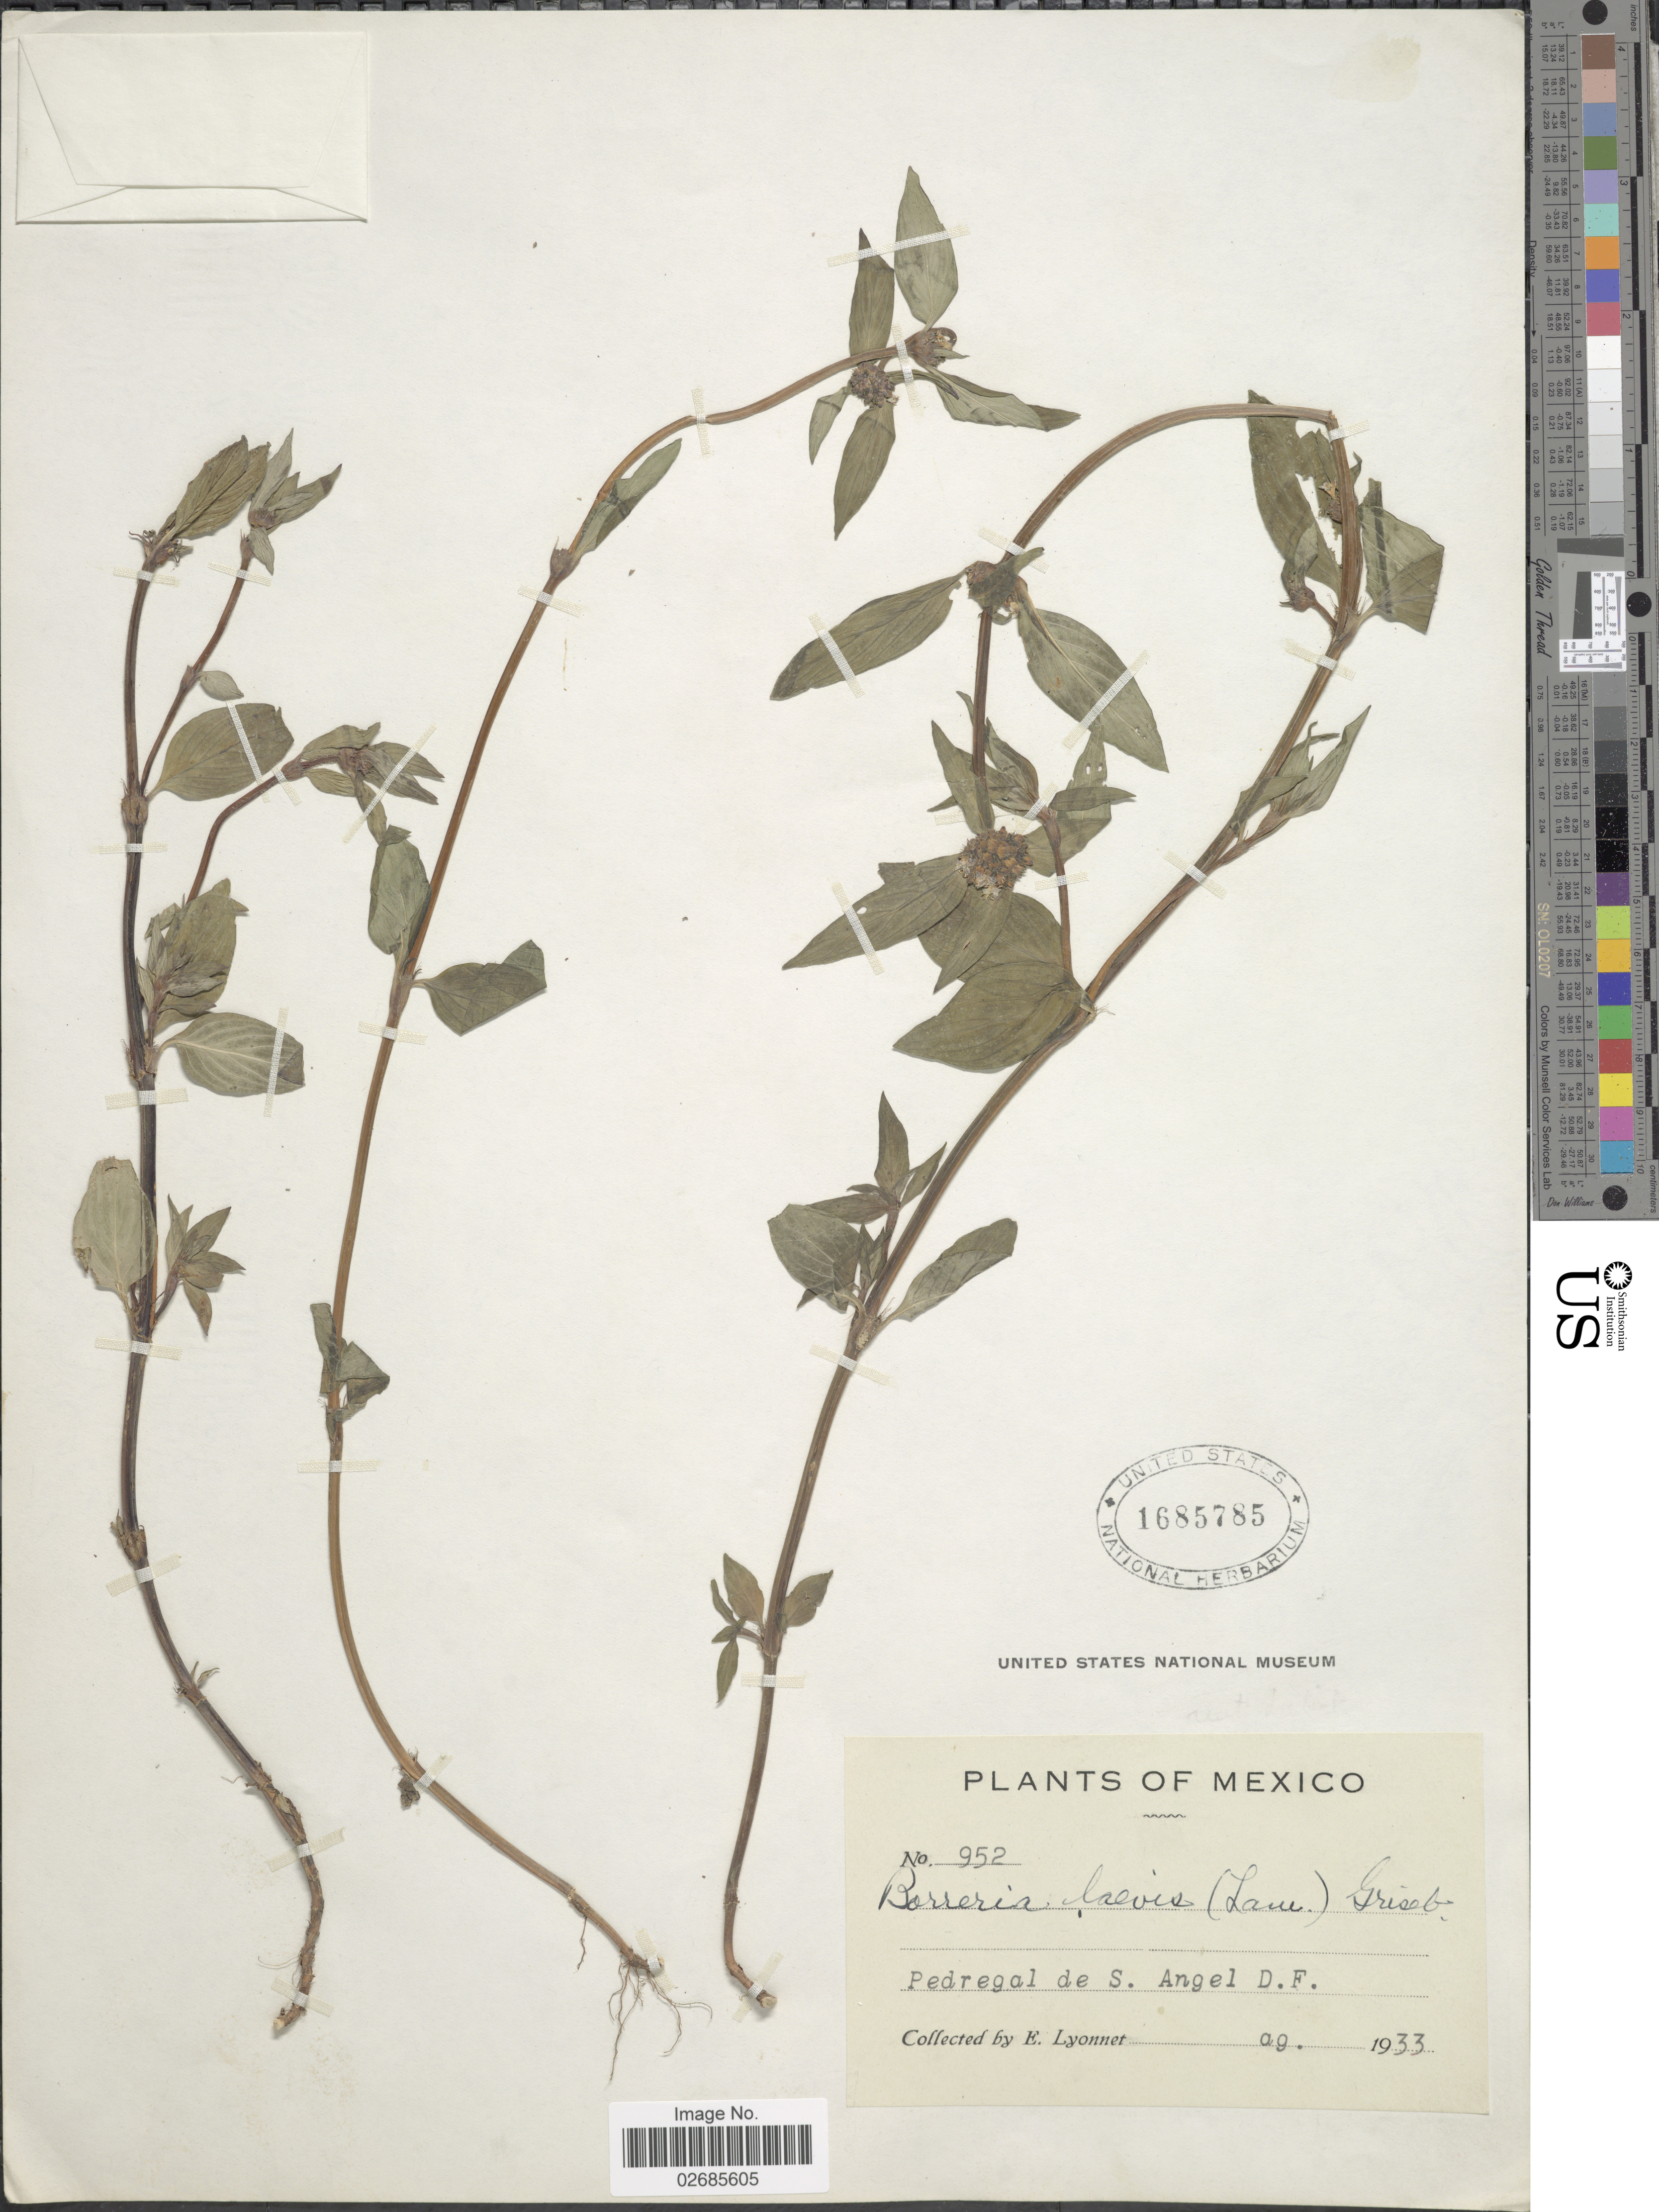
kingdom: Plantae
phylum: Tracheophyta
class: Magnoliopsida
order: Gentianales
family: Rubiaceae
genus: Borreria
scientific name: Borreria assurgens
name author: (Ruiz & Pav.) Griseb.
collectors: E. Lyonnet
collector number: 952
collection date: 1933-08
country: Mexico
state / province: Distrito Federal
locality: Pedregal de S. Angel D. F.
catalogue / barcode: US 1685785